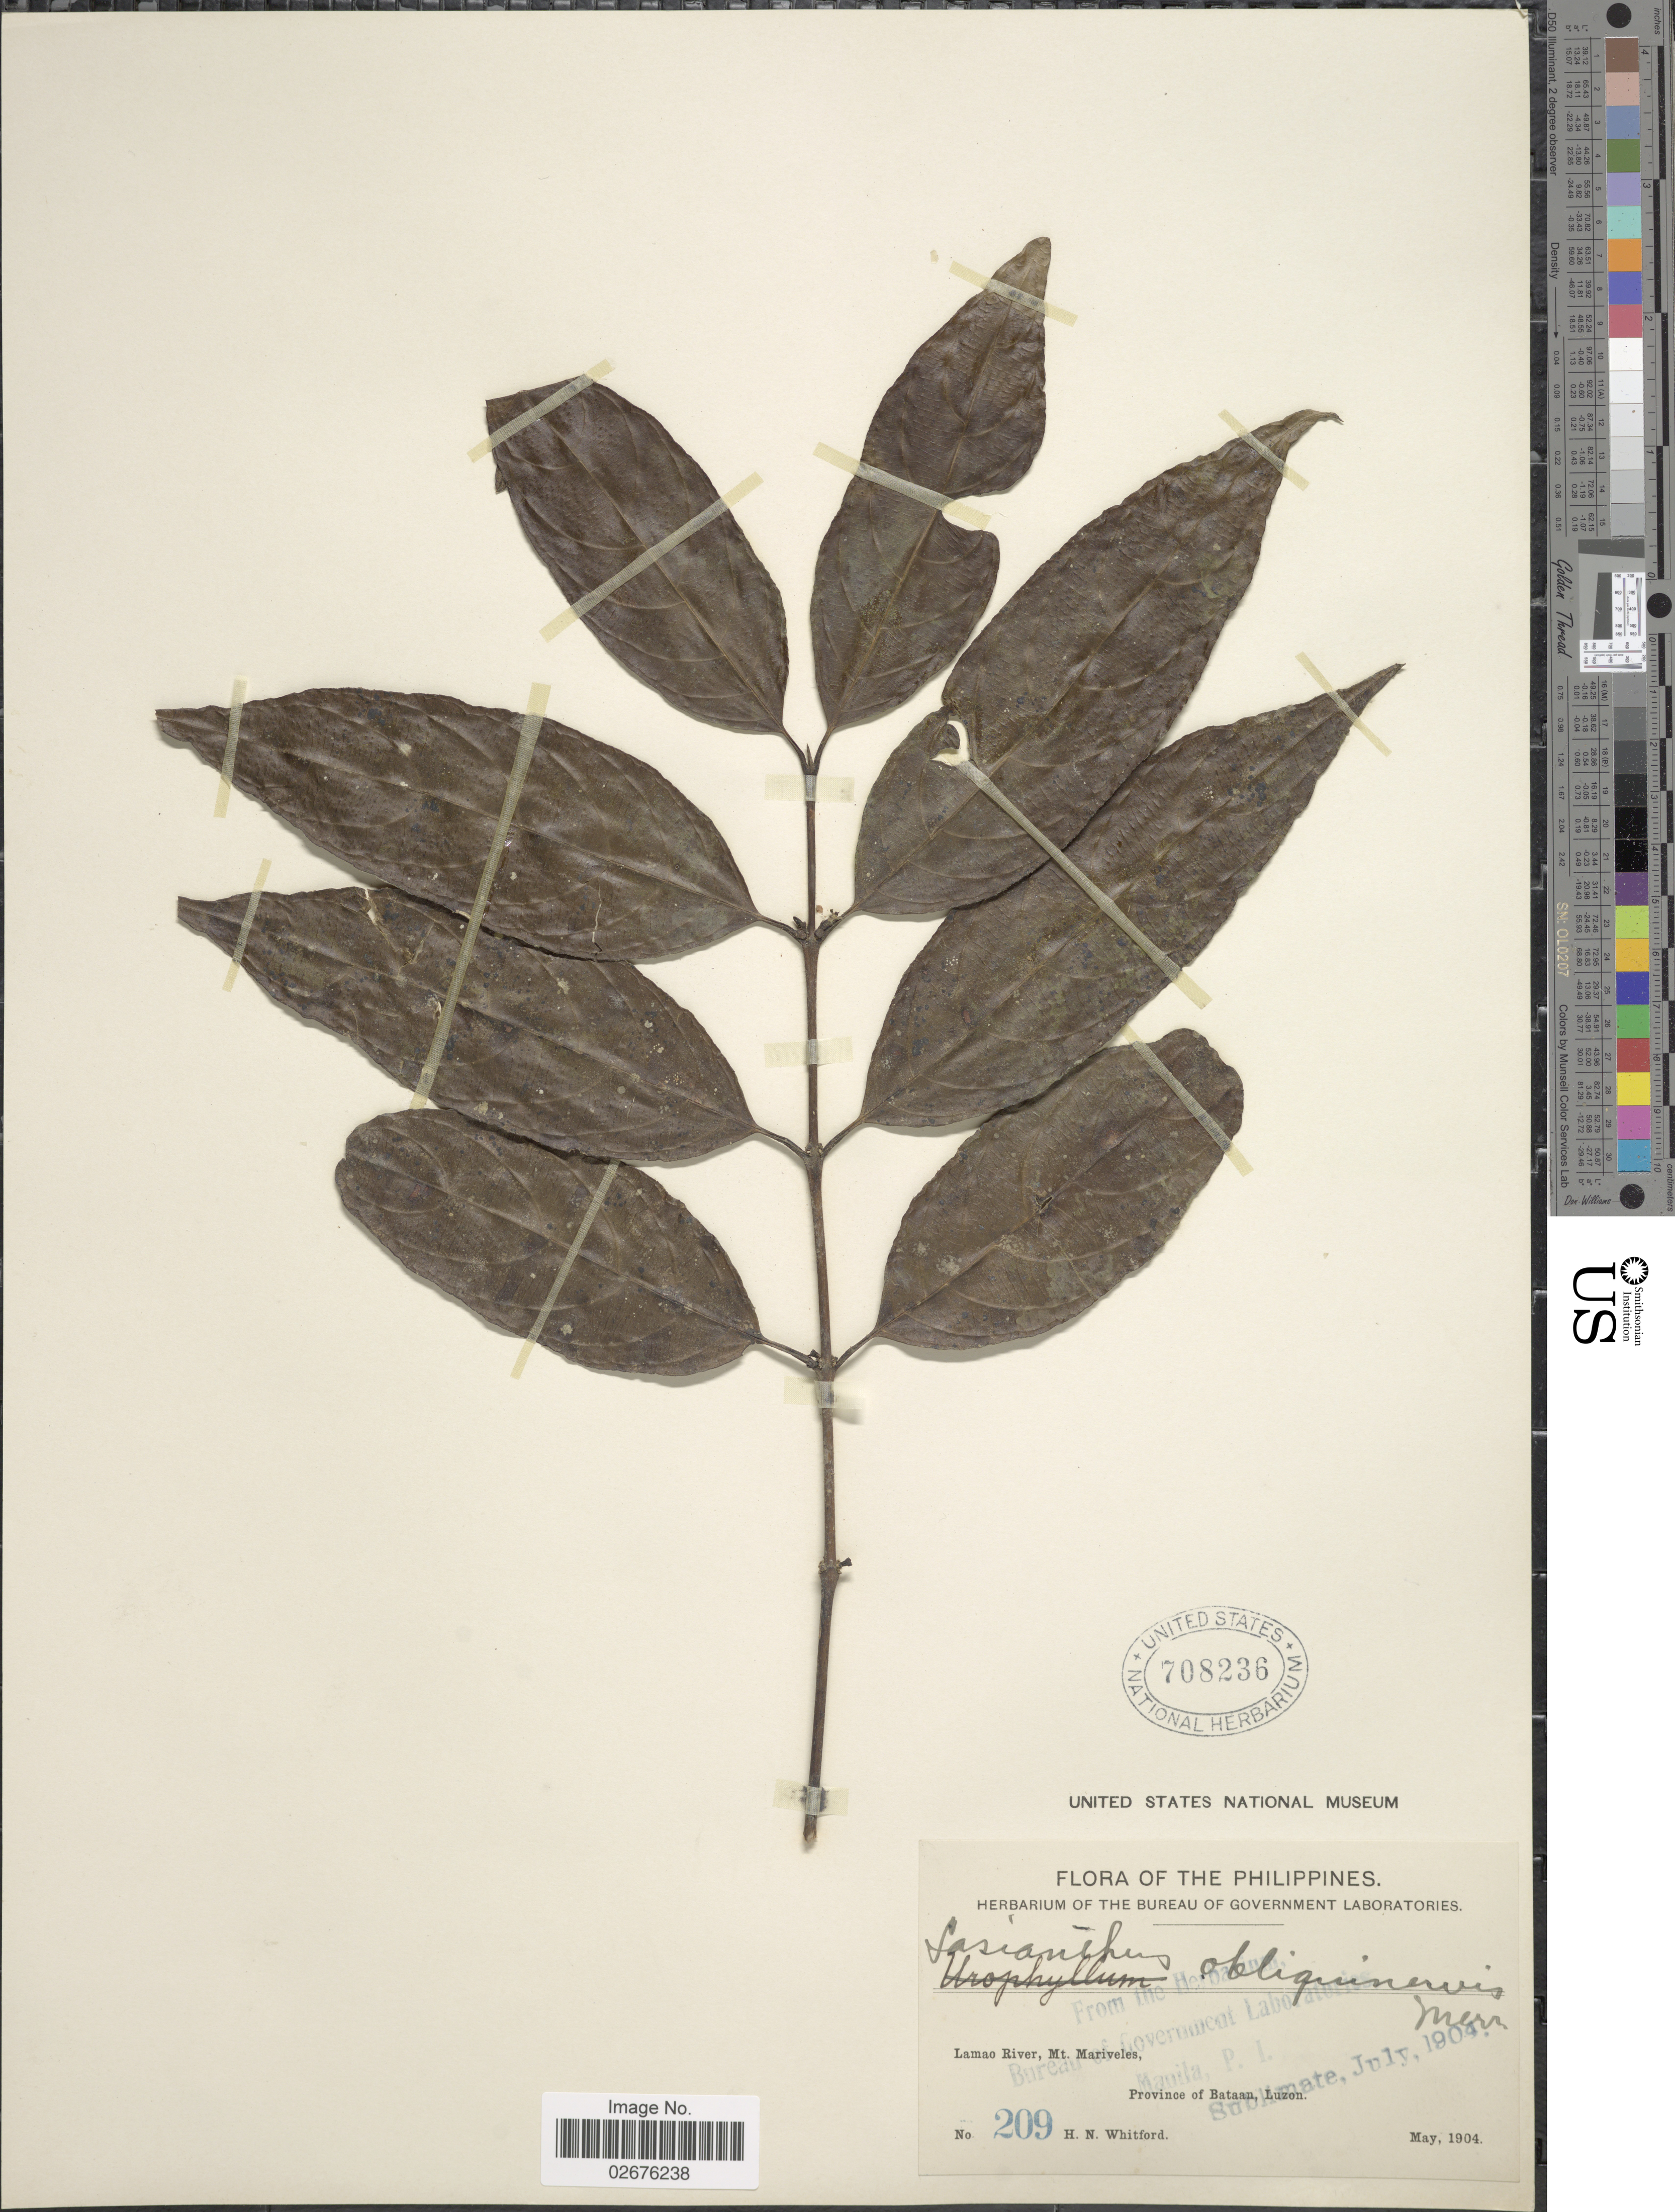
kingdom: Plantae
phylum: Tracheophyta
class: Magnoliopsida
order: Gentianales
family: Rubiaceae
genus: Lasianthus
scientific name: Lasianthus obliquinervis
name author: Merr.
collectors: H. N. Whitford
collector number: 209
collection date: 1904-05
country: Philippines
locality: Lamao River, Mt. Mariveles, Province of Bataan, Luzon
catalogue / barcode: US 708236